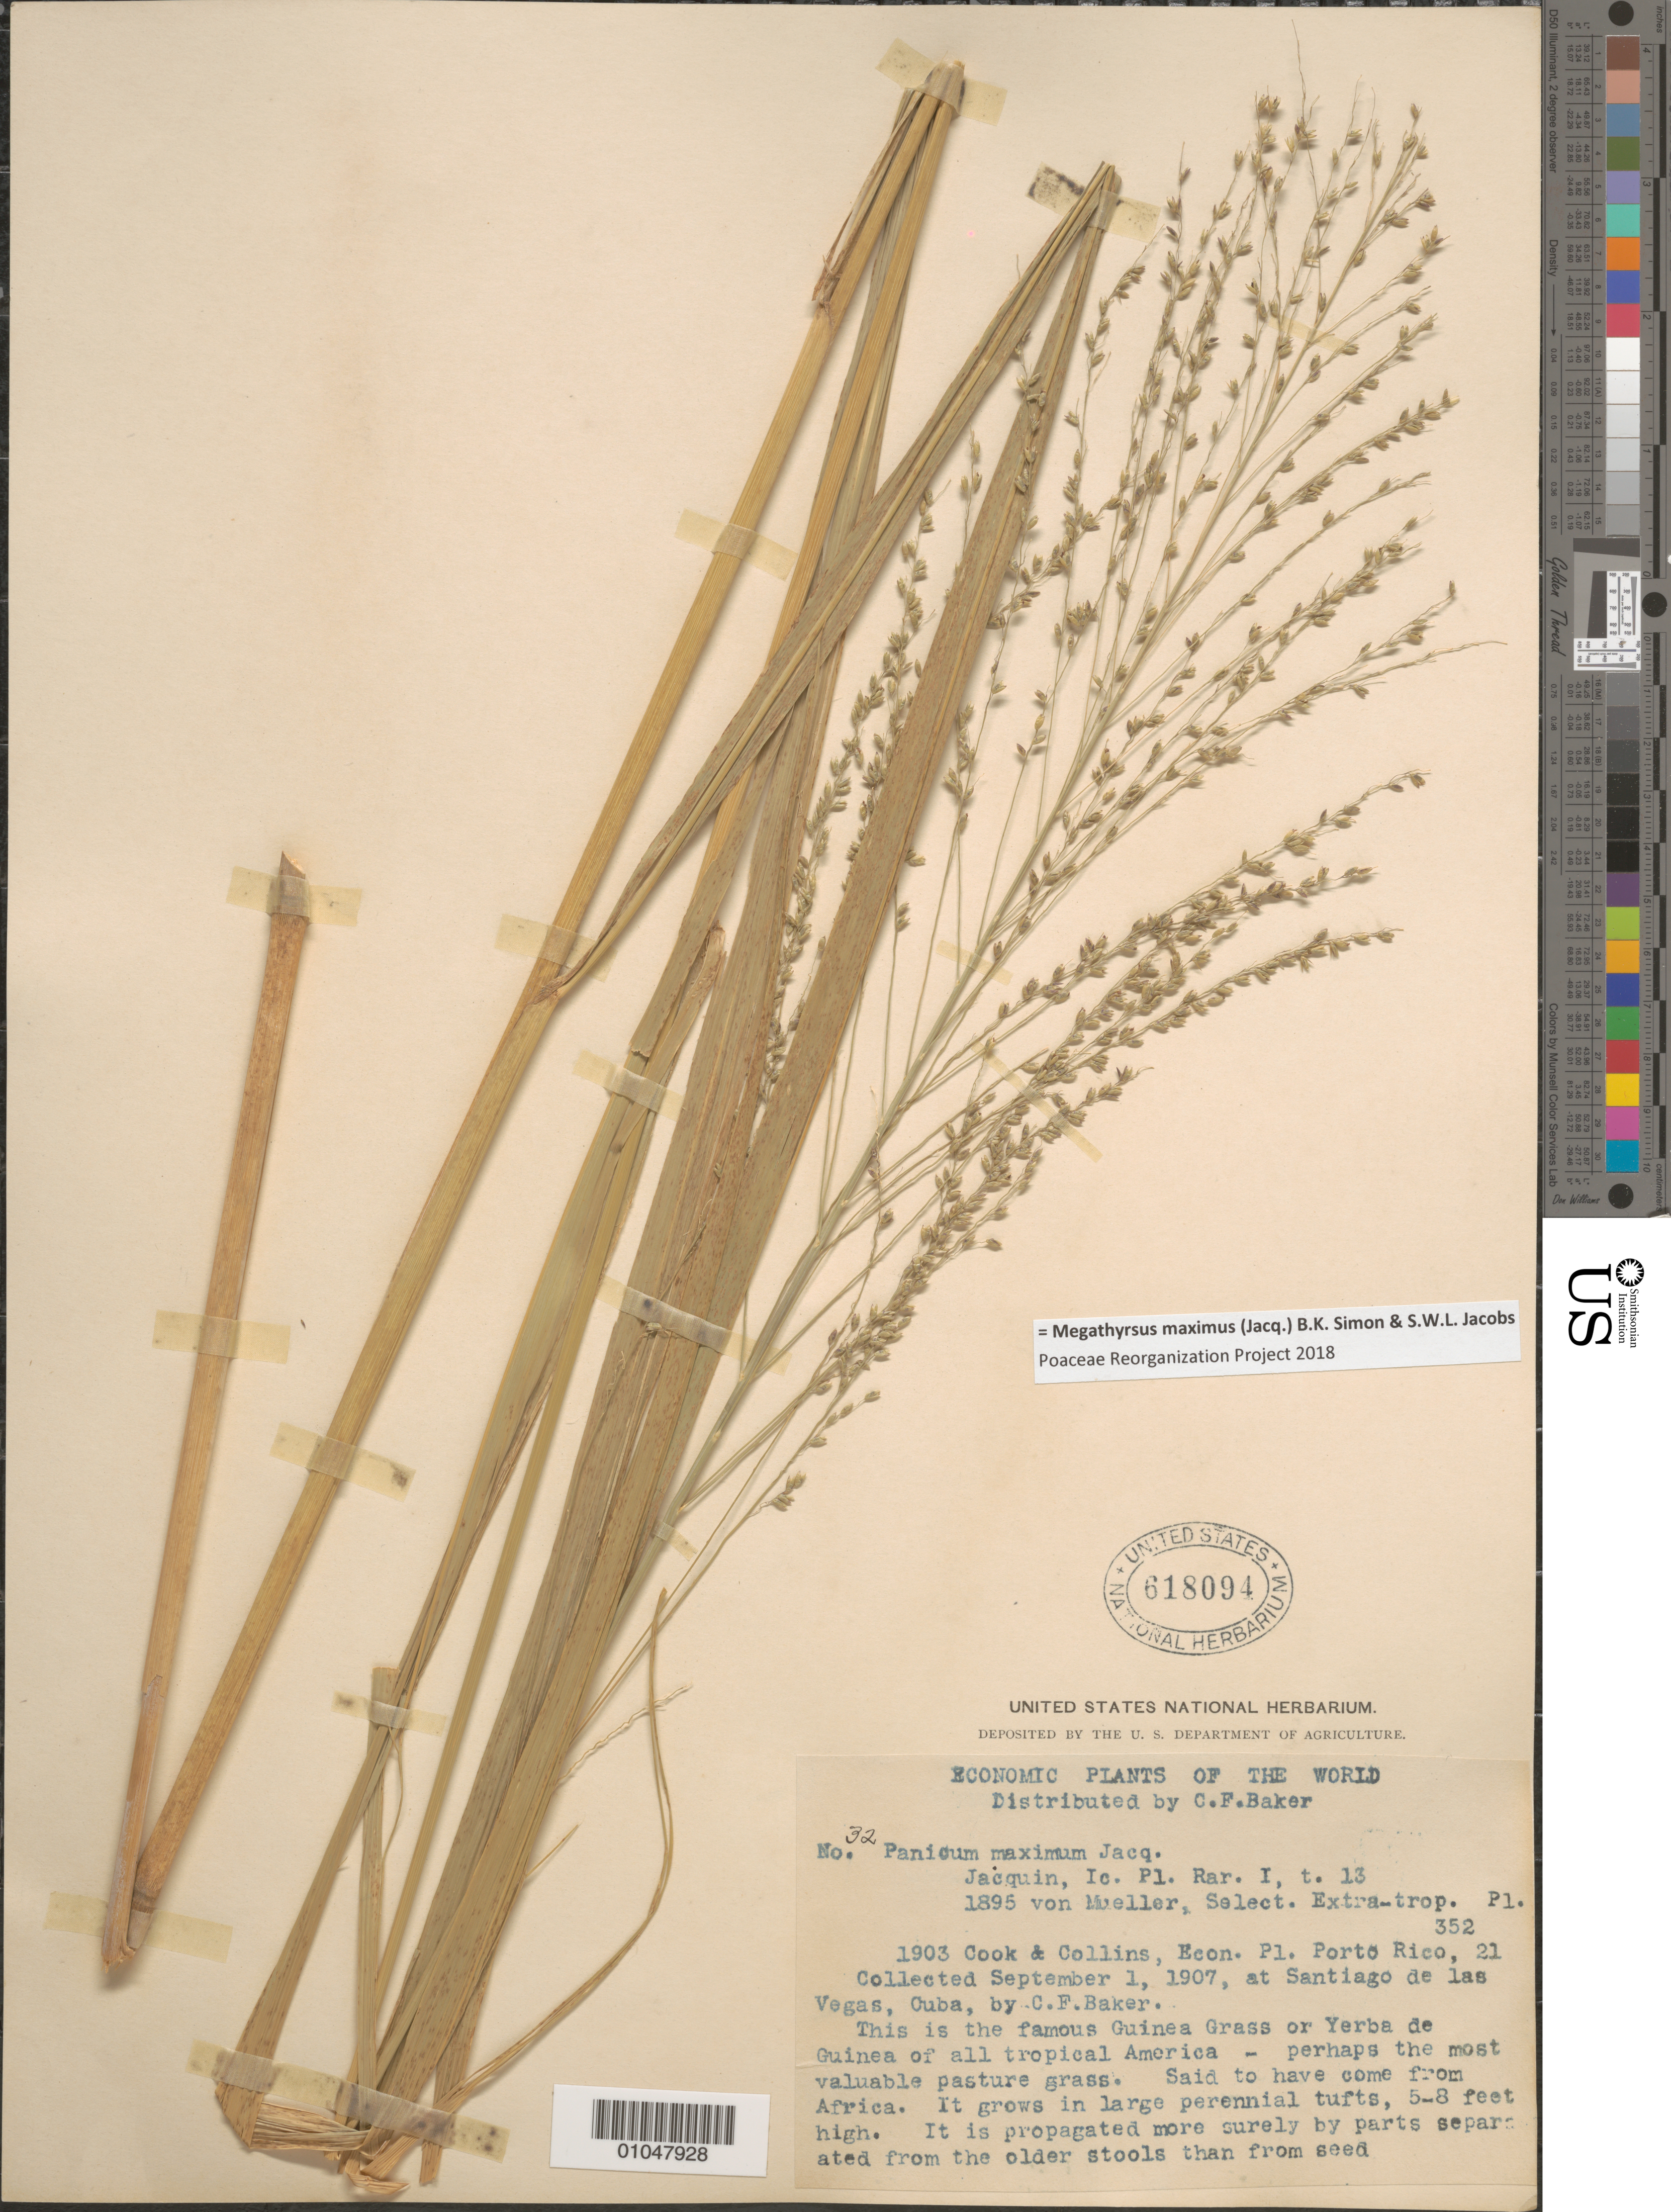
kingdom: Plantae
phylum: Tracheophyta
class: Liliopsida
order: Poales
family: Poaceae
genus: Panicum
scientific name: Panicum maximum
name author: Jacq.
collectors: C. F. Baker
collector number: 32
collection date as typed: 01 Sep 1907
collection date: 1907-09-01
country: Cuba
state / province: La Habana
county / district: Municipio Boyeros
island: Cuba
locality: Santiago de las Vegas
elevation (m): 97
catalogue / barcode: US 618094